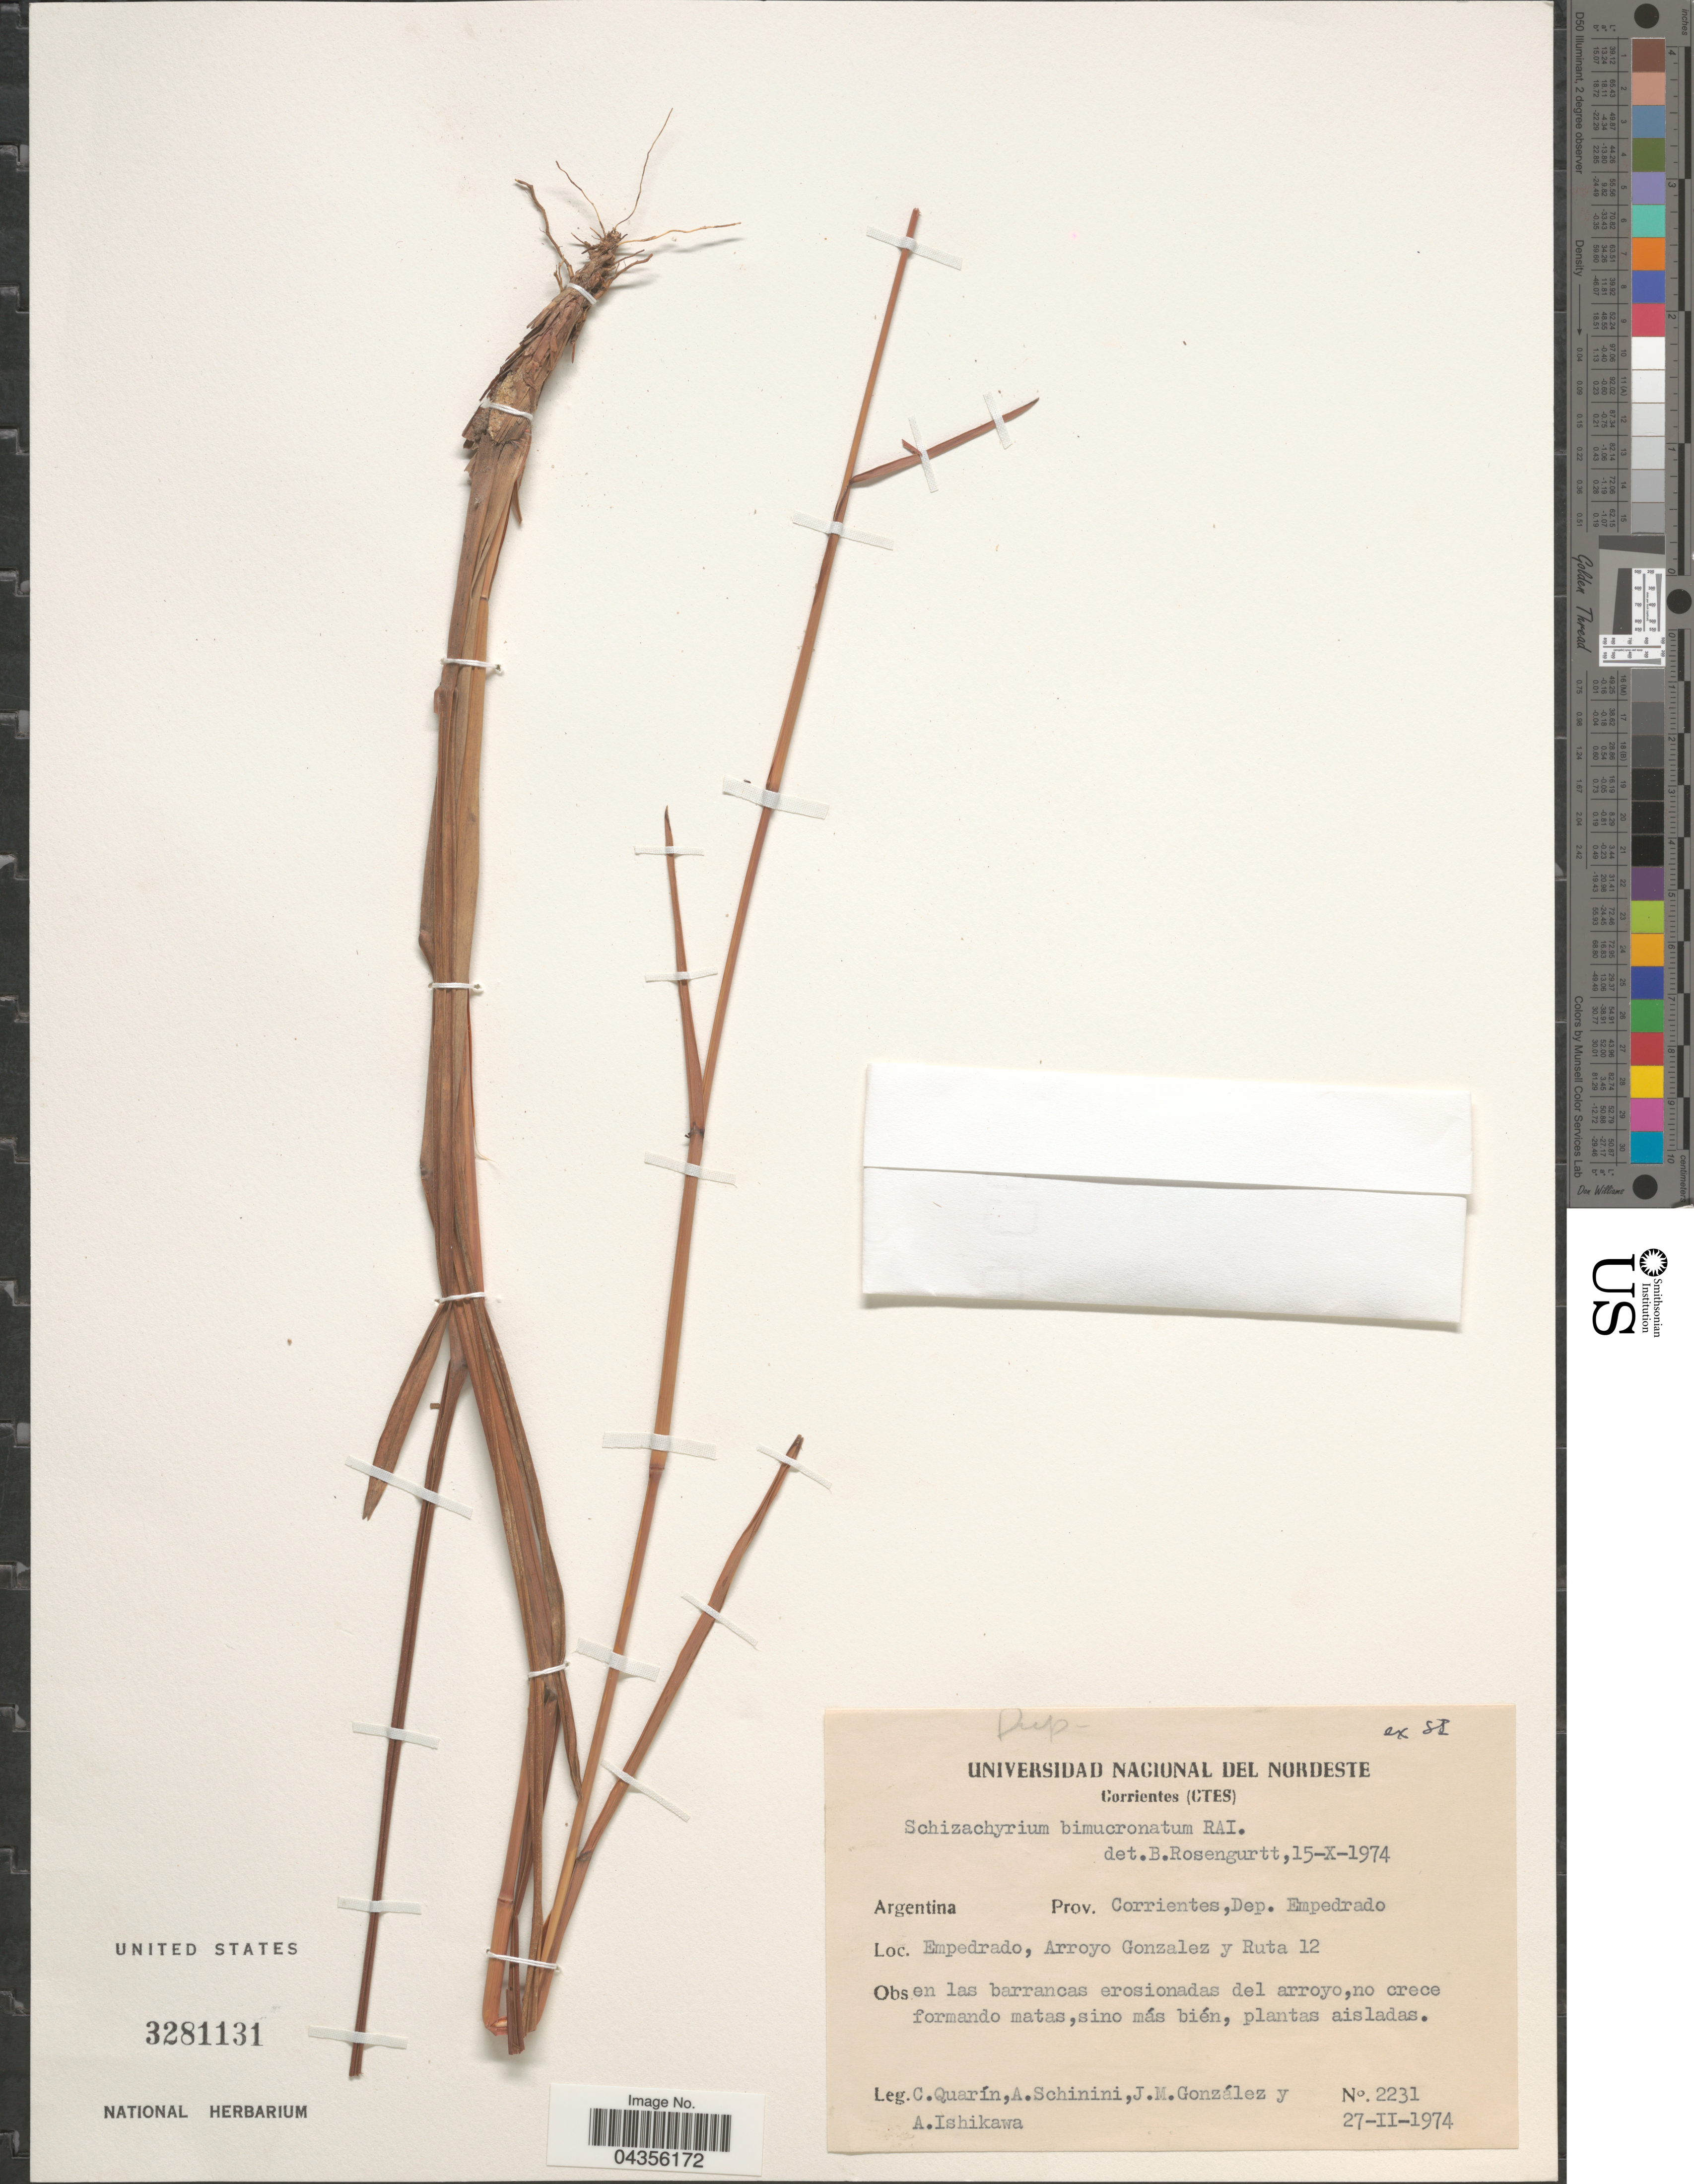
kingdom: Plantae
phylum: Tracheophyta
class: Liliopsida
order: Poales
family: Poaceae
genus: Schizachyrium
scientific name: Schizachyrium condensatum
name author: (Kunth) Nees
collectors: C. Quarín, A. Schinini, J. M. Gonzalez & A. Ishikawa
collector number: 2231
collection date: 1974-02-27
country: Argentina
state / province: Corrientes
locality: Dep. Empedrado. Empedrado, Arroyo Gonzalez y Ruta 12. En las barrancas erosionadas del arroyo.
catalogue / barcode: US 3281131